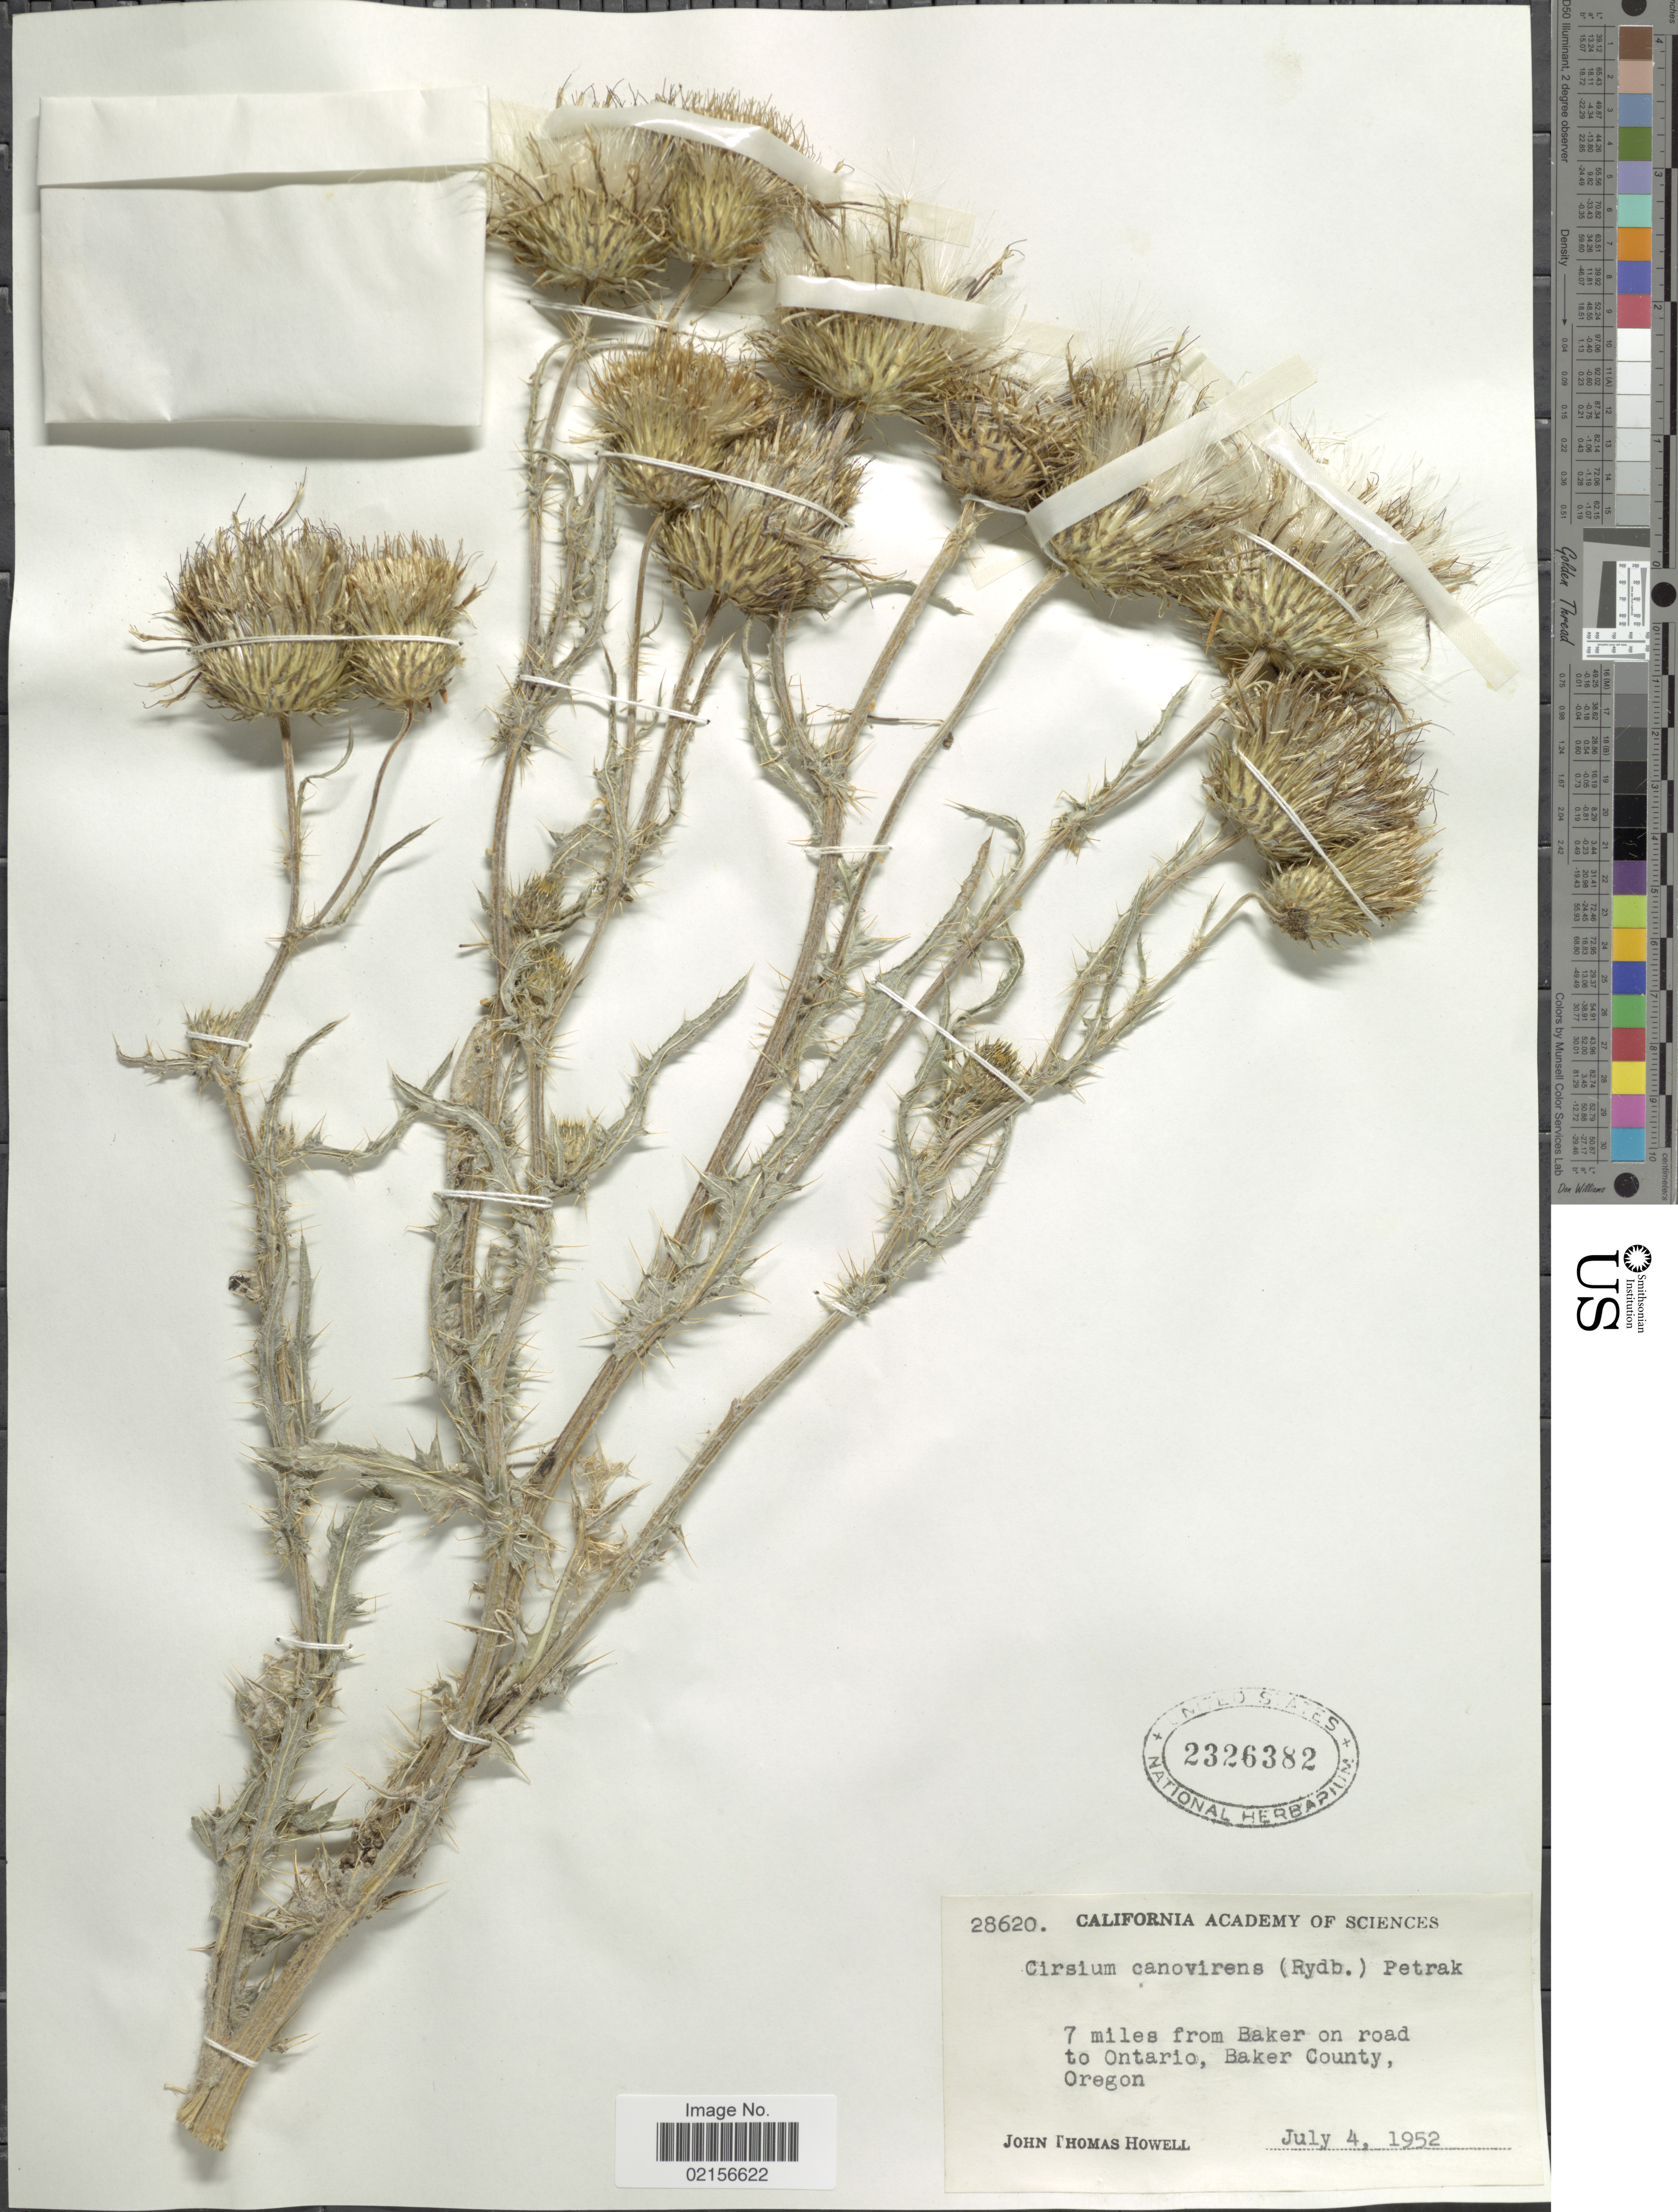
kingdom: Plantae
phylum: Tracheophyta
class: Magnoliopsida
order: Asterales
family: Asteraceae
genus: Cirsium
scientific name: Cirsium cymosum var. canovirens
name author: (Rydb.) D.J. Keil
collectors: J. T. Howell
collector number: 28620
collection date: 1952-07-04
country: United States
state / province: Oregon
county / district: Baker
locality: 7 miles from Baker on road to Ontario, Baker County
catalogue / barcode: US 2326382